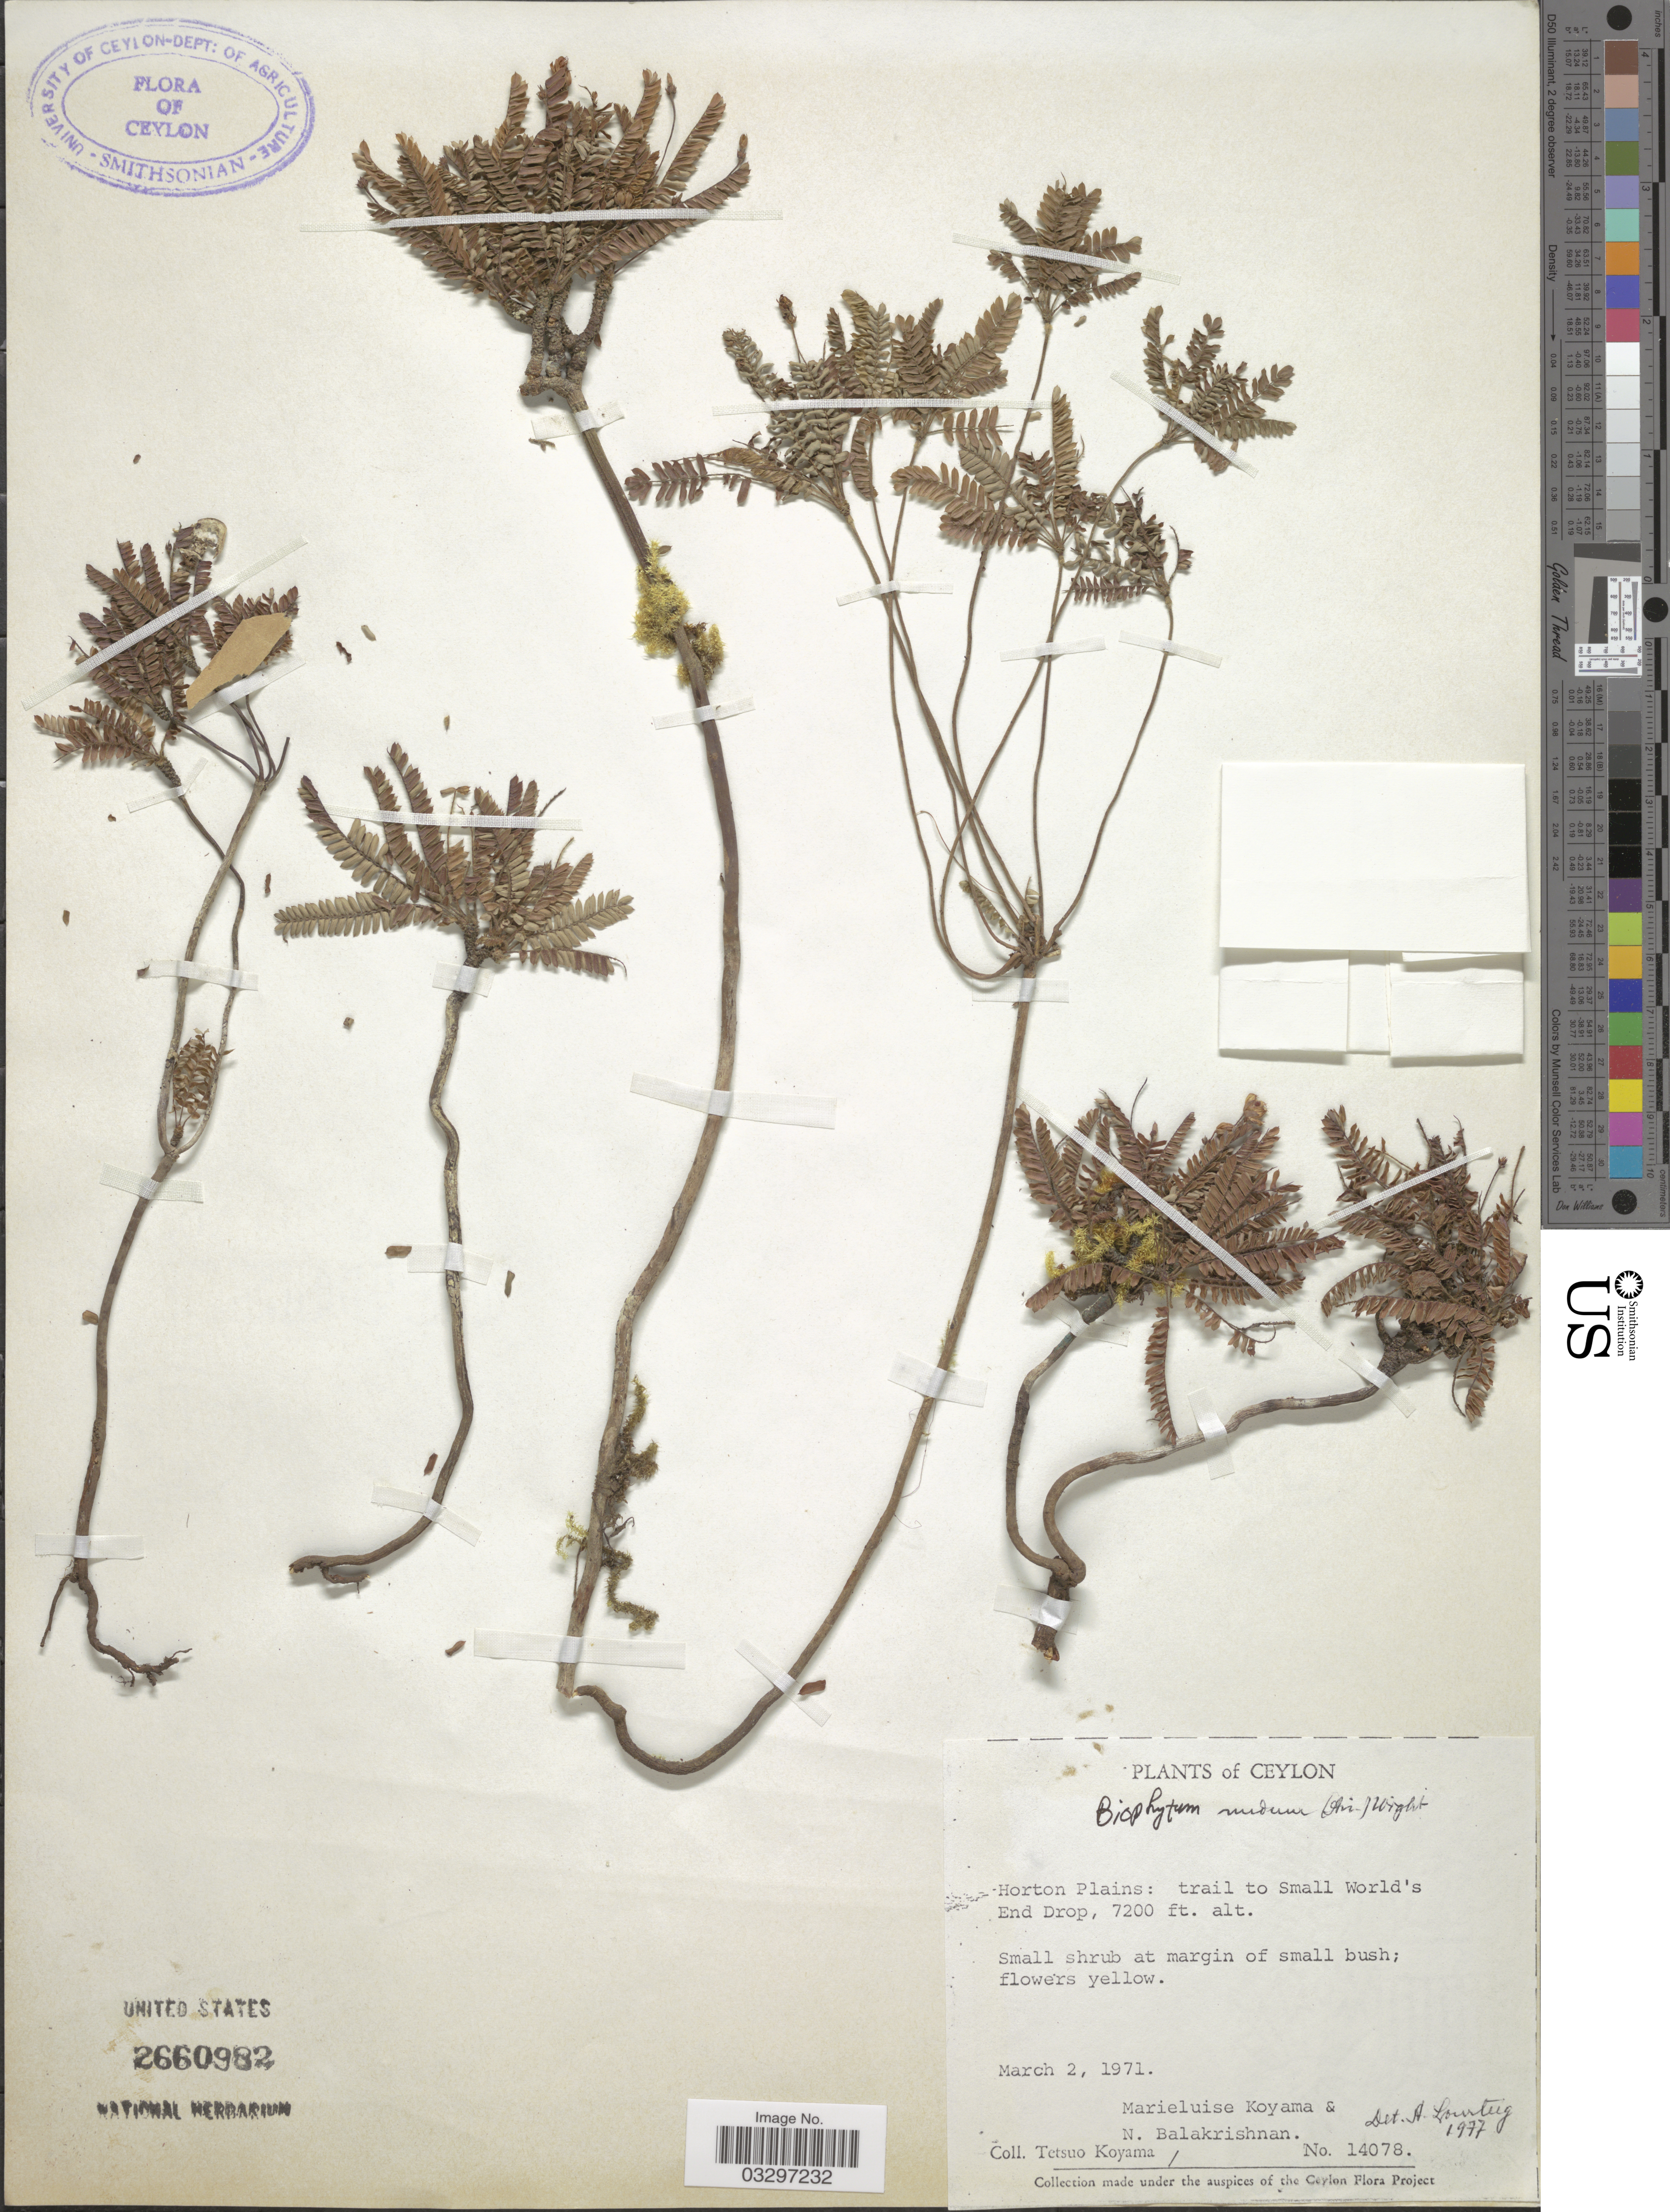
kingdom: Plantae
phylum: Tracheophyta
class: Magnoliopsida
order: Oxalidales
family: Oxalidaceae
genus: Biophytum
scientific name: Biophytum nudum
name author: (Arn.) Wight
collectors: T. Koyama, M. Koyama & N. Balakrishnan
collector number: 14078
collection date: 1971-03-02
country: Sri Lanka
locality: Ceylon. Horton Plains: trail to Small World's End Drop.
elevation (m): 2195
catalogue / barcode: US 2660982